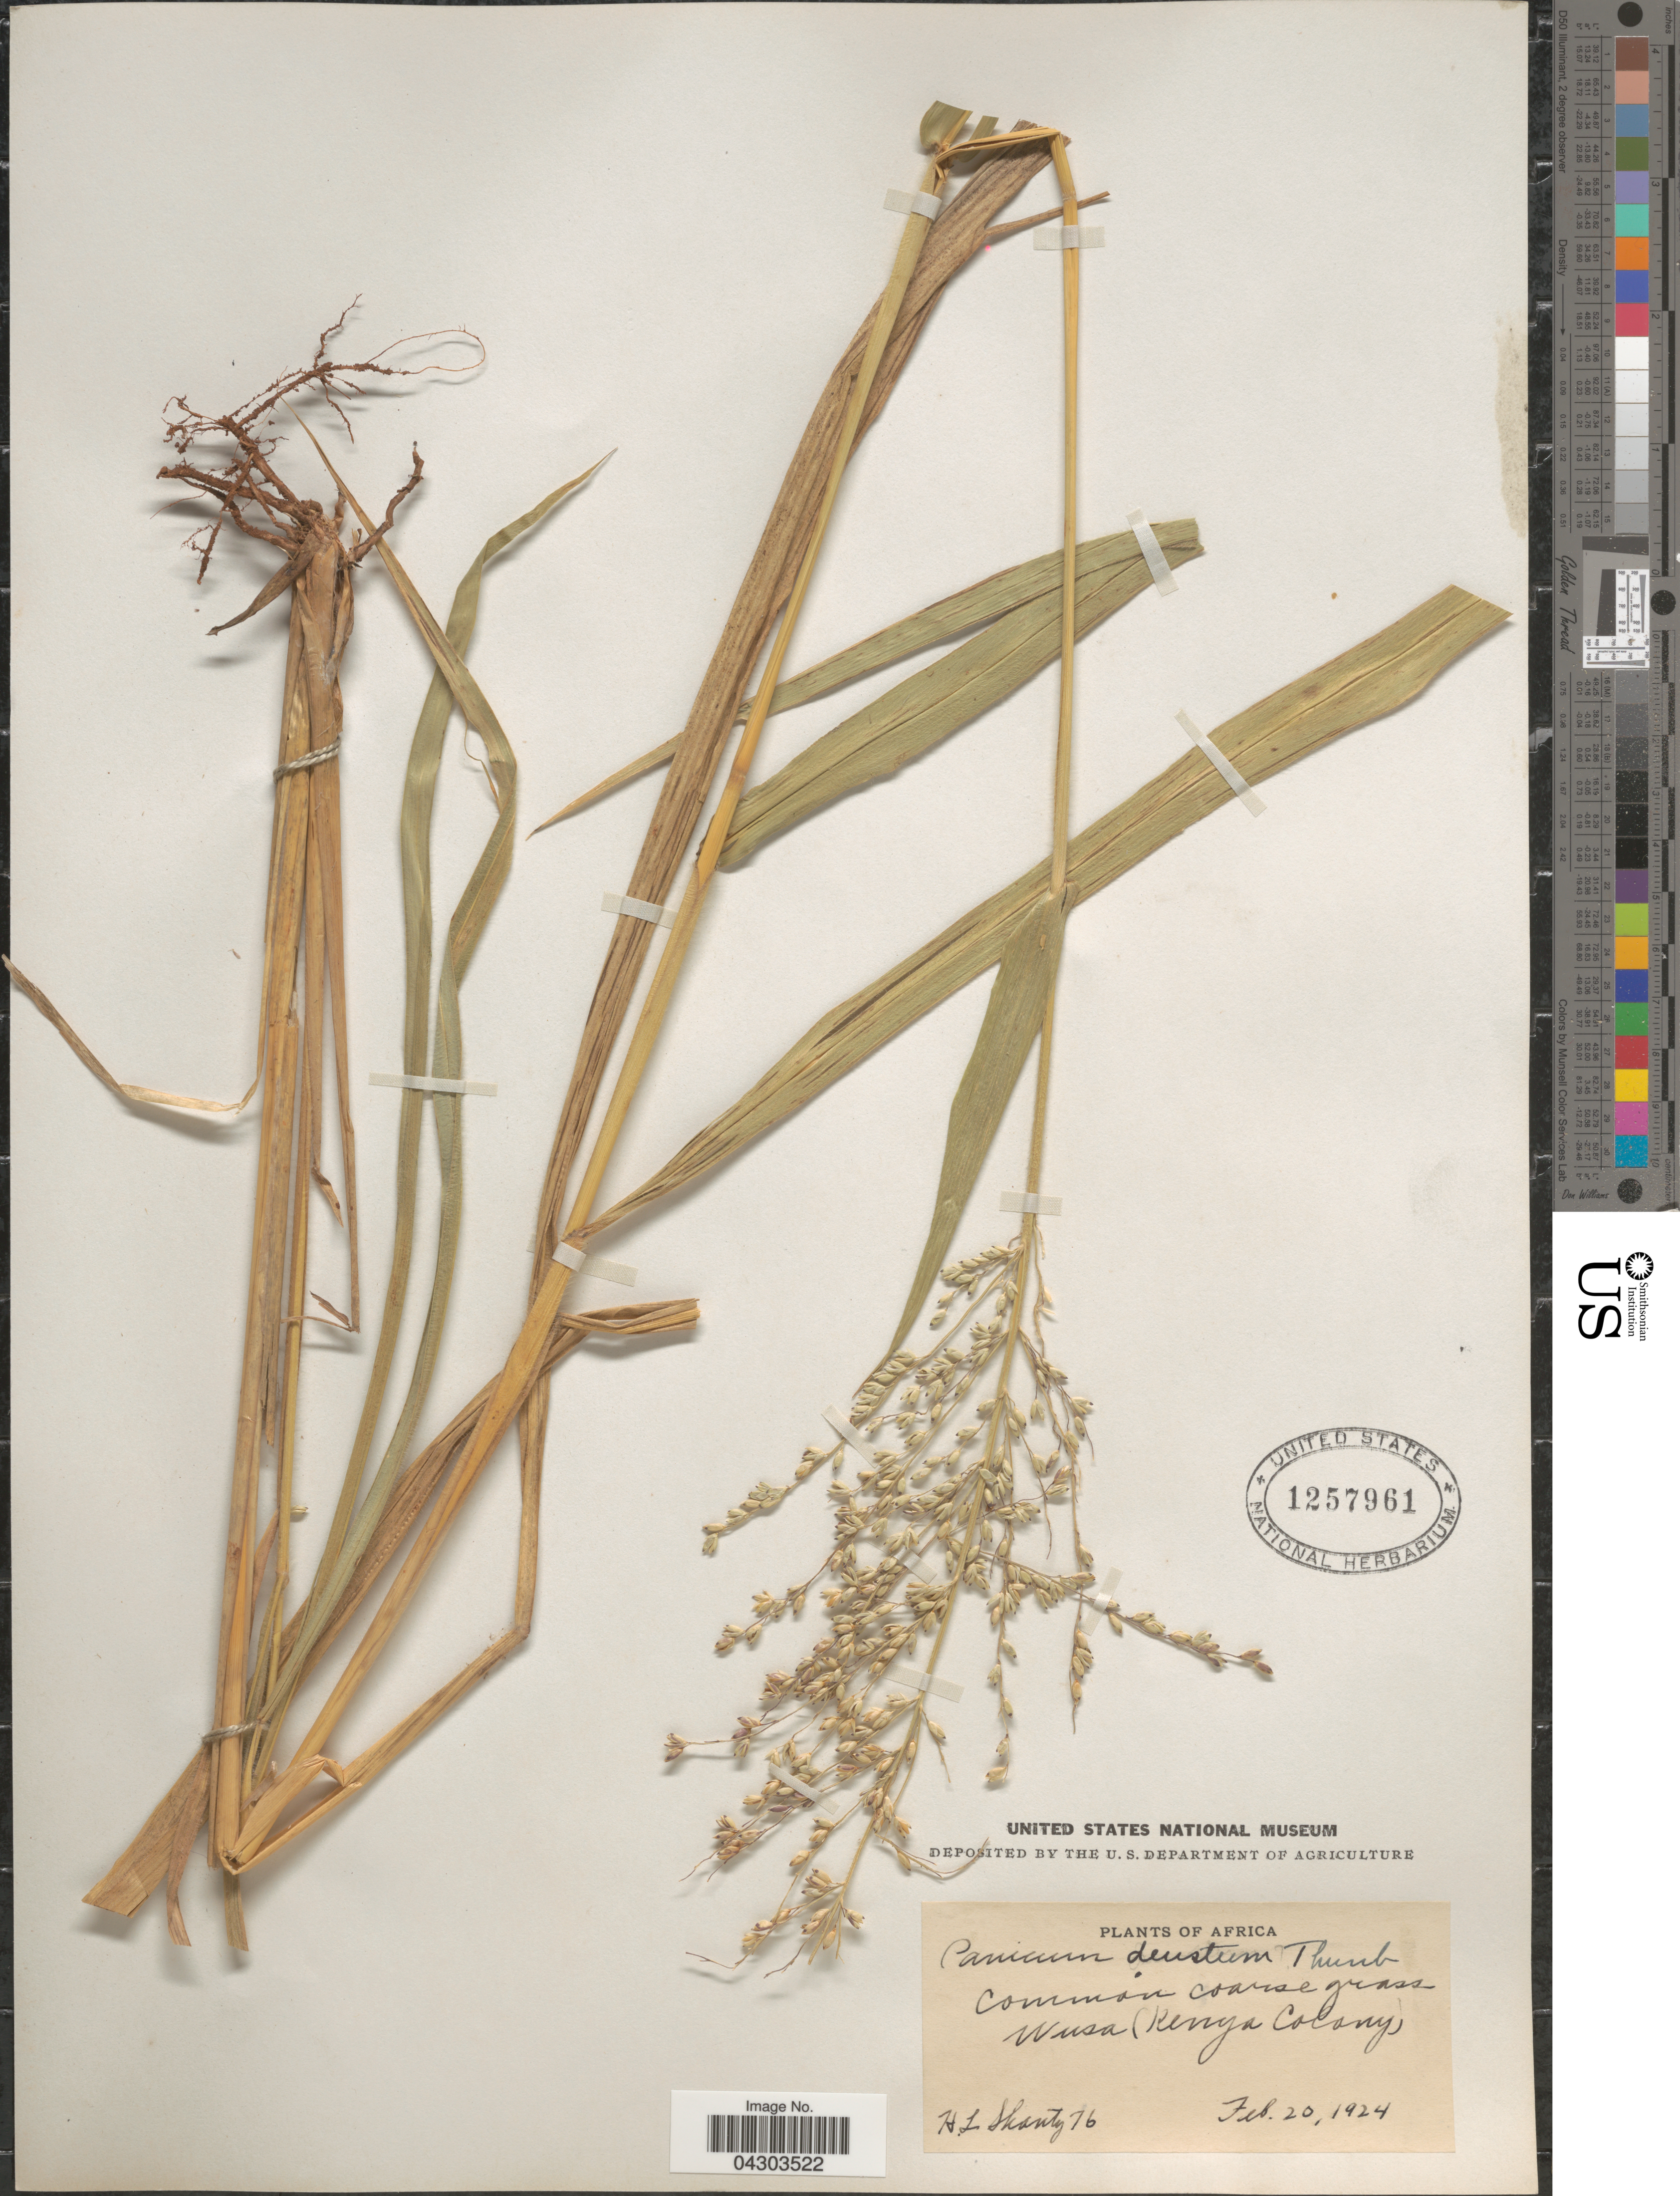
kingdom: Plantae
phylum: Tracheophyta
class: Liliopsida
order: Poales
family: Poaceae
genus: Panicum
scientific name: Panicum deustum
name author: Thunb.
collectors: H. Shantz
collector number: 76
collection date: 1924-02-20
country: Kenya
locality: Wusa (Kenya Colony).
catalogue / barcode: US 1257961